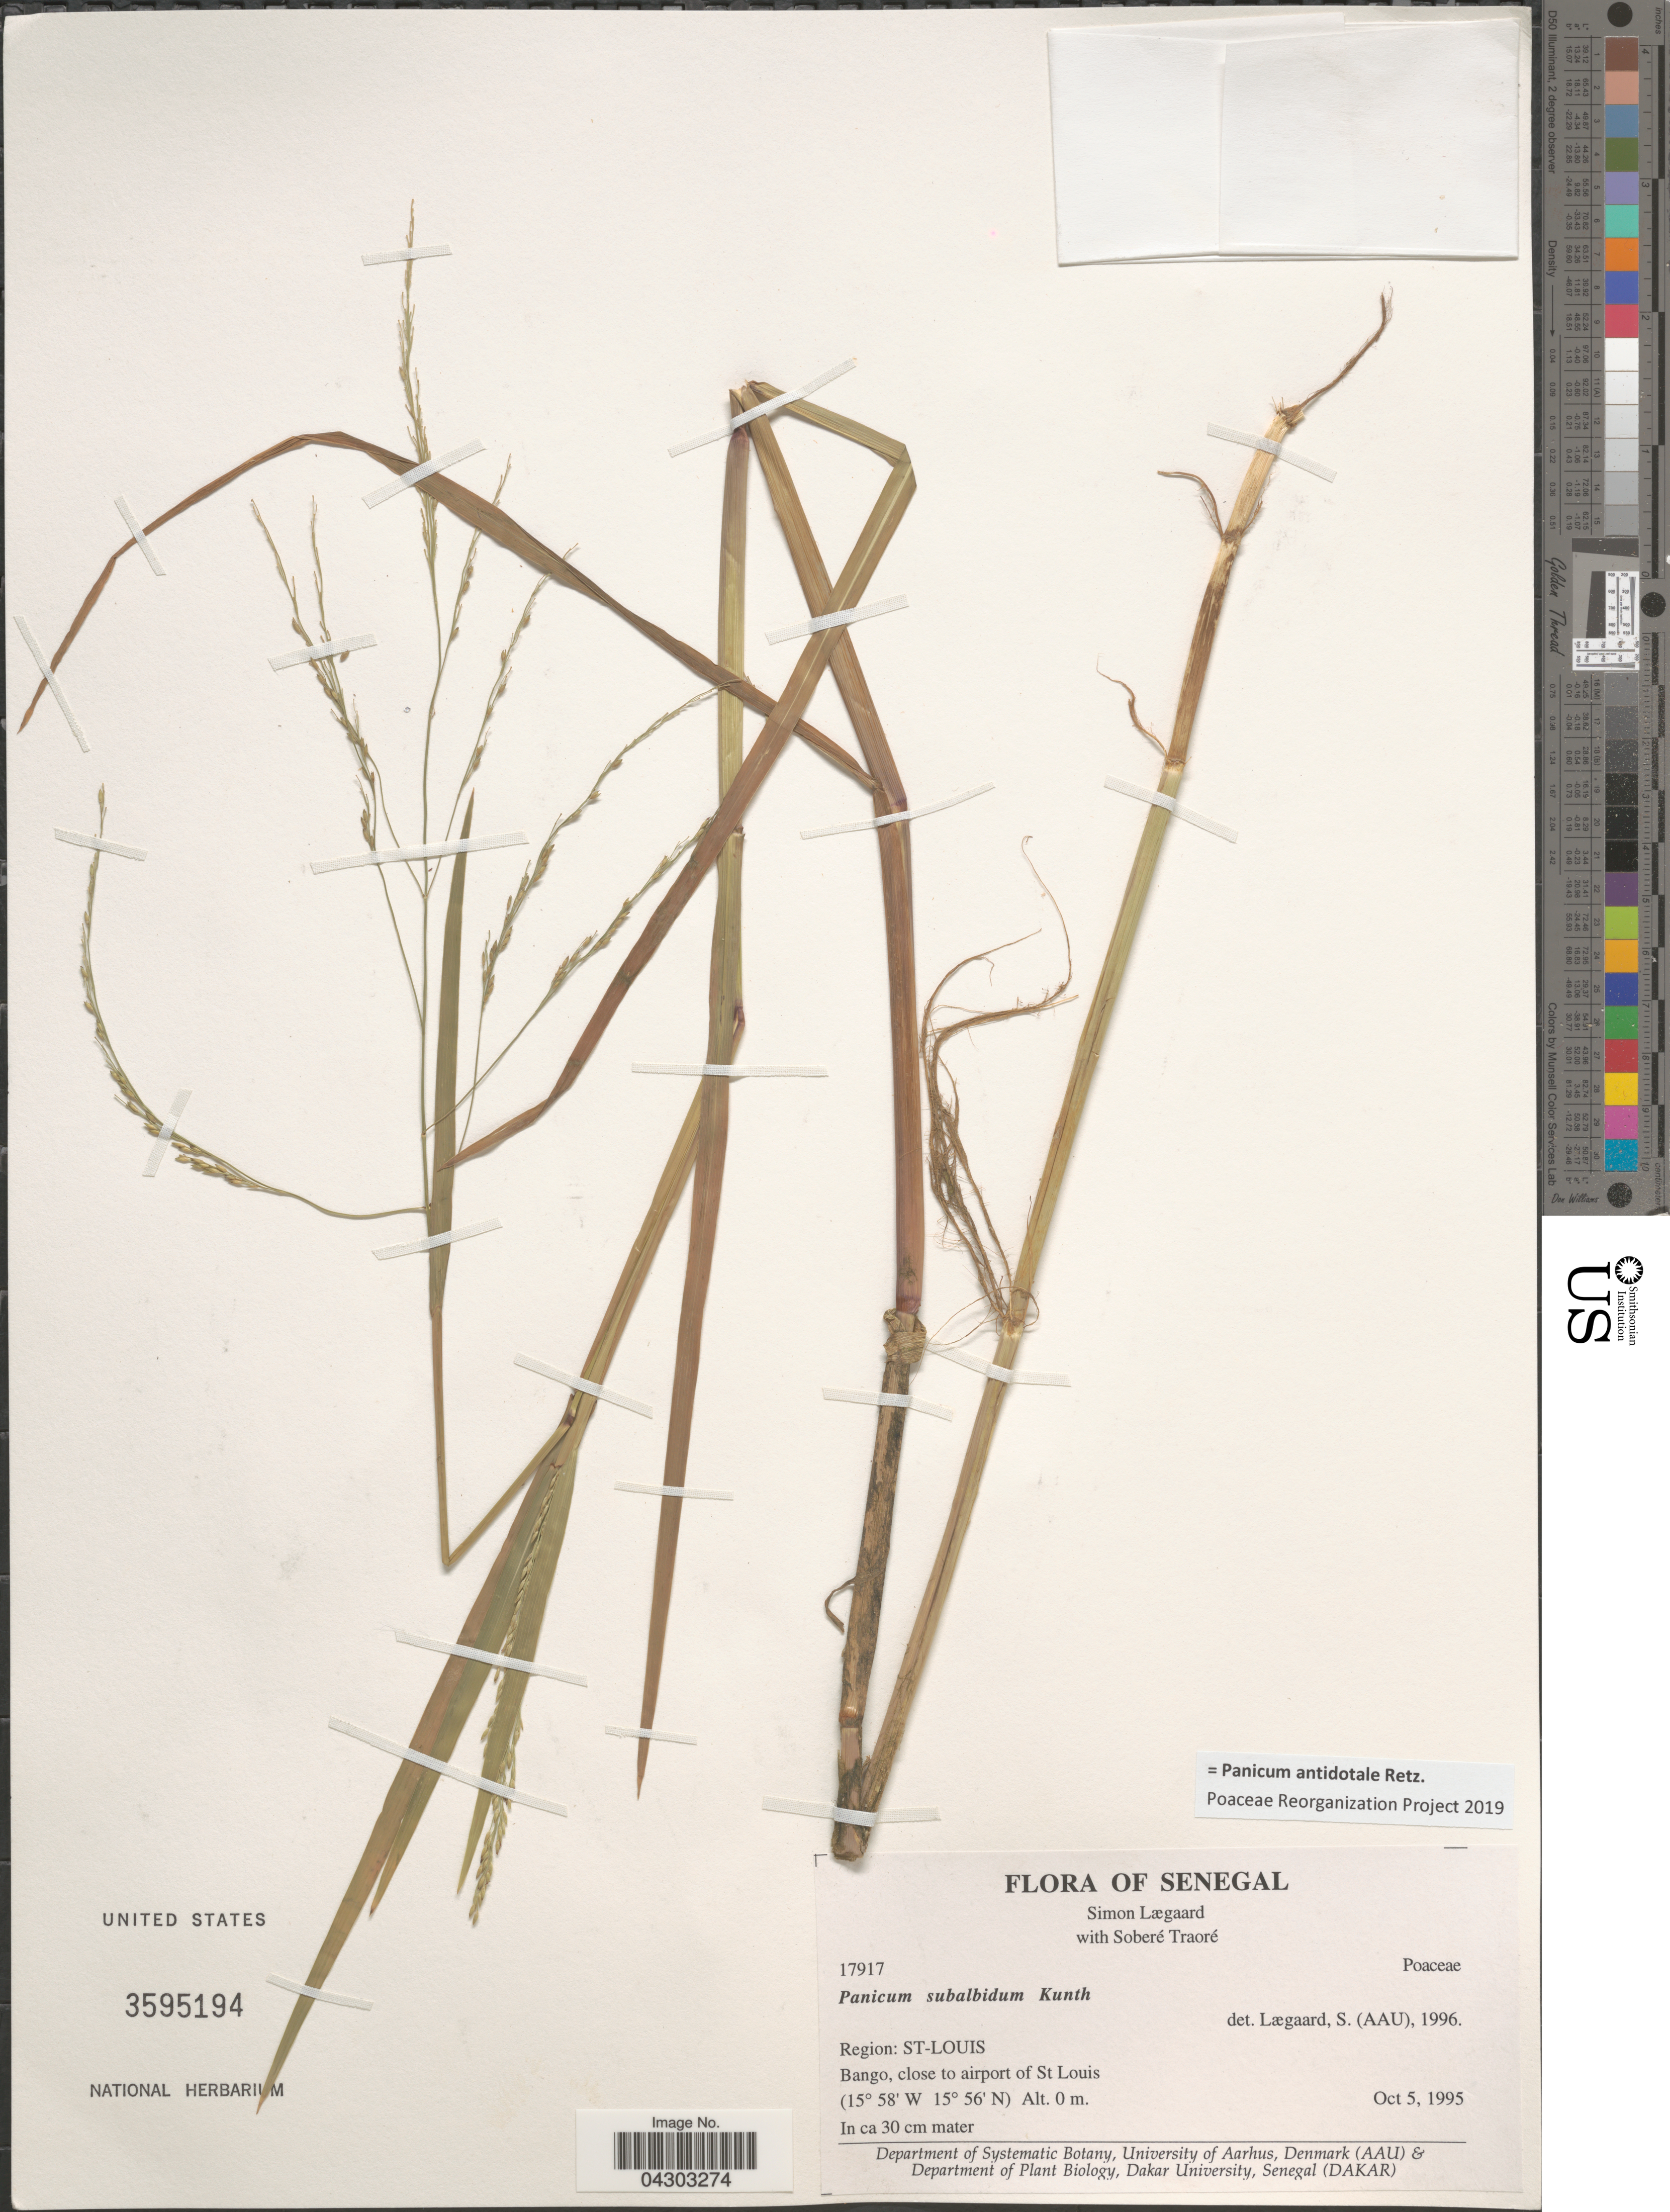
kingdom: Plantae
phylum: Tracheophyta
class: Liliopsida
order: Poales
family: Poaceae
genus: Panicum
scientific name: Panicum antidotale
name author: Retz.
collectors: S. Lægaard & S. Traore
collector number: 17917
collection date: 1995-10-05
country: Senegal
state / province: Saint-Louis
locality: Region: St-Louis. Bango, close to airport of St Louis.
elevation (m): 0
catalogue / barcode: US 3595194